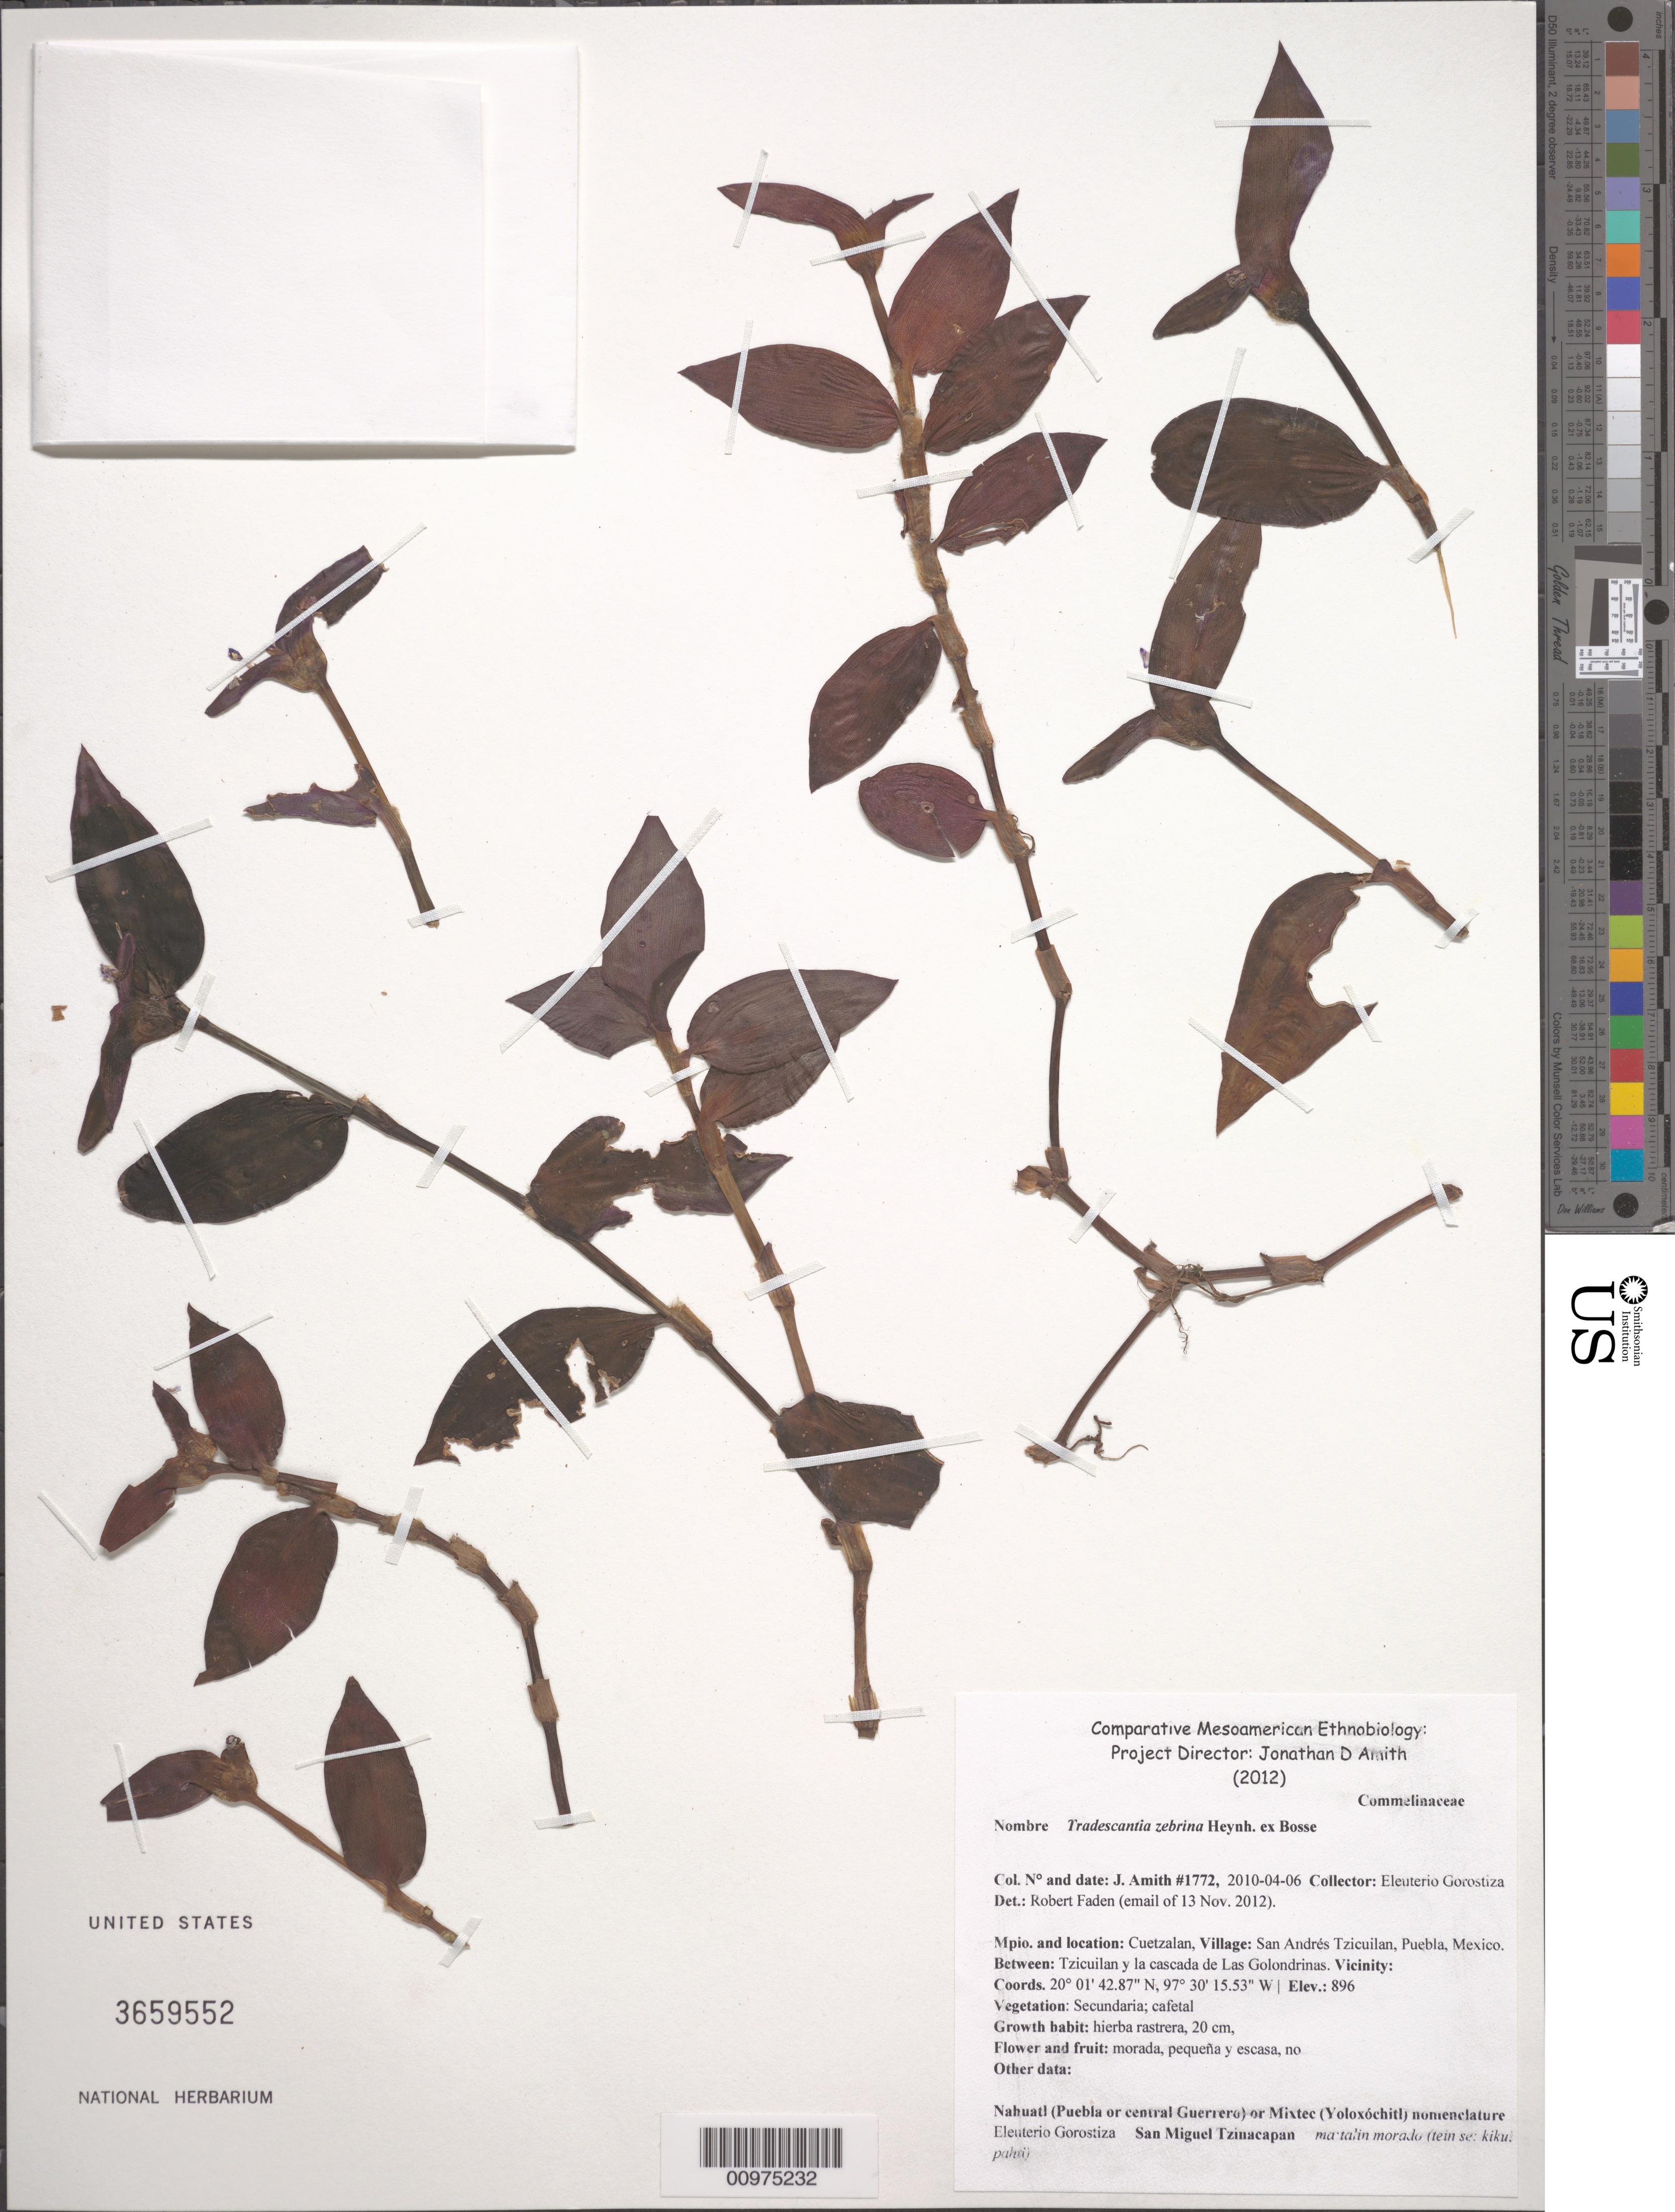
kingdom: Plantae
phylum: Tracheophyta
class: Liliopsida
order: Commelinales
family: Commelinaceae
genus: Tradescantia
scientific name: Tradescantia zebrina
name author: Bosse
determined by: Faden, Robert B., (US), Smithsonian Institution - National Museum of Natural History (UNITED STATES)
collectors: J. D. Amith & E. Gorostiza S.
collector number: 1772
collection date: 2010-04-06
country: Mexico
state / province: Puebla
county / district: Cuetzalan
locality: Cuetzalan, Village: San Andres Tzicuilan, Puebla, Mexico. Between: Tzicuilan y la cascada de Las Golondrinas.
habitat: secundaria; cafetal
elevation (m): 896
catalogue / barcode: US 3659552